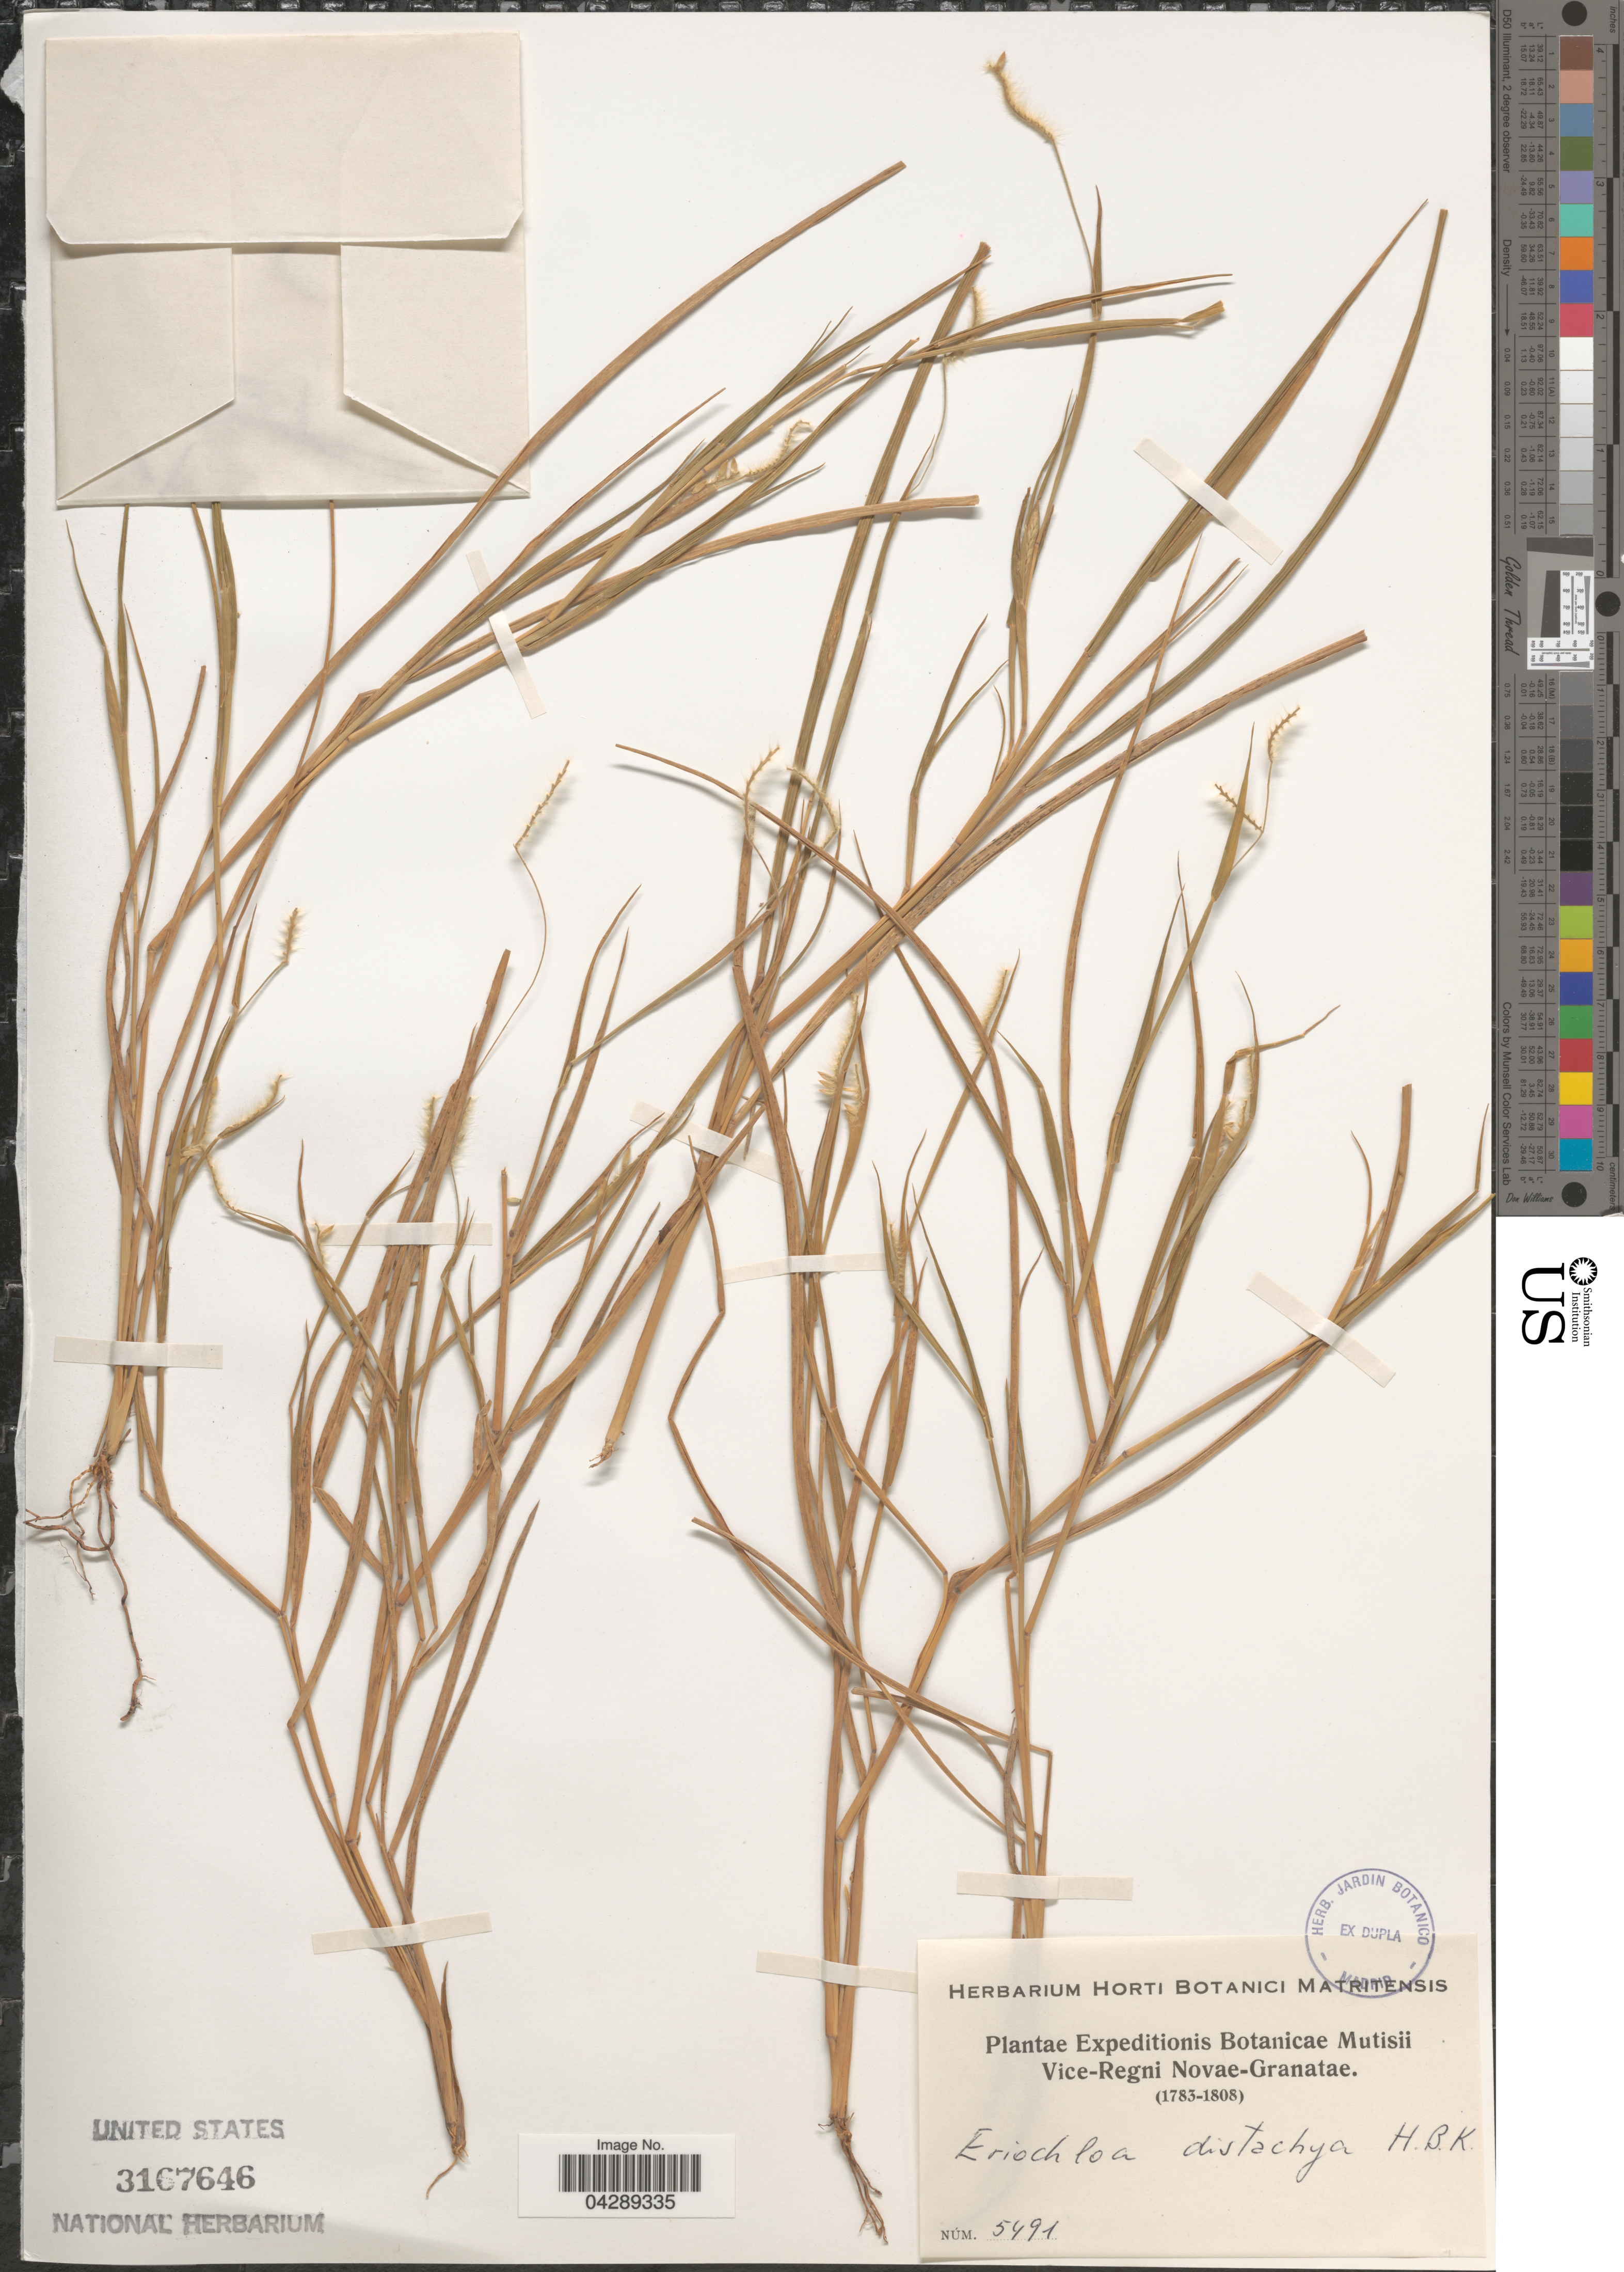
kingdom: Plantae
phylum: Tracheophyta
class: Liliopsida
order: Poales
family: Poaceae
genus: Eriochloa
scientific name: Eriochloa distachya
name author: Kunth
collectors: Expeditions Botanicae Mutisii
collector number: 5491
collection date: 1783/1808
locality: Vice-Regni Novae-Granatae.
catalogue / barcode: US 3167646